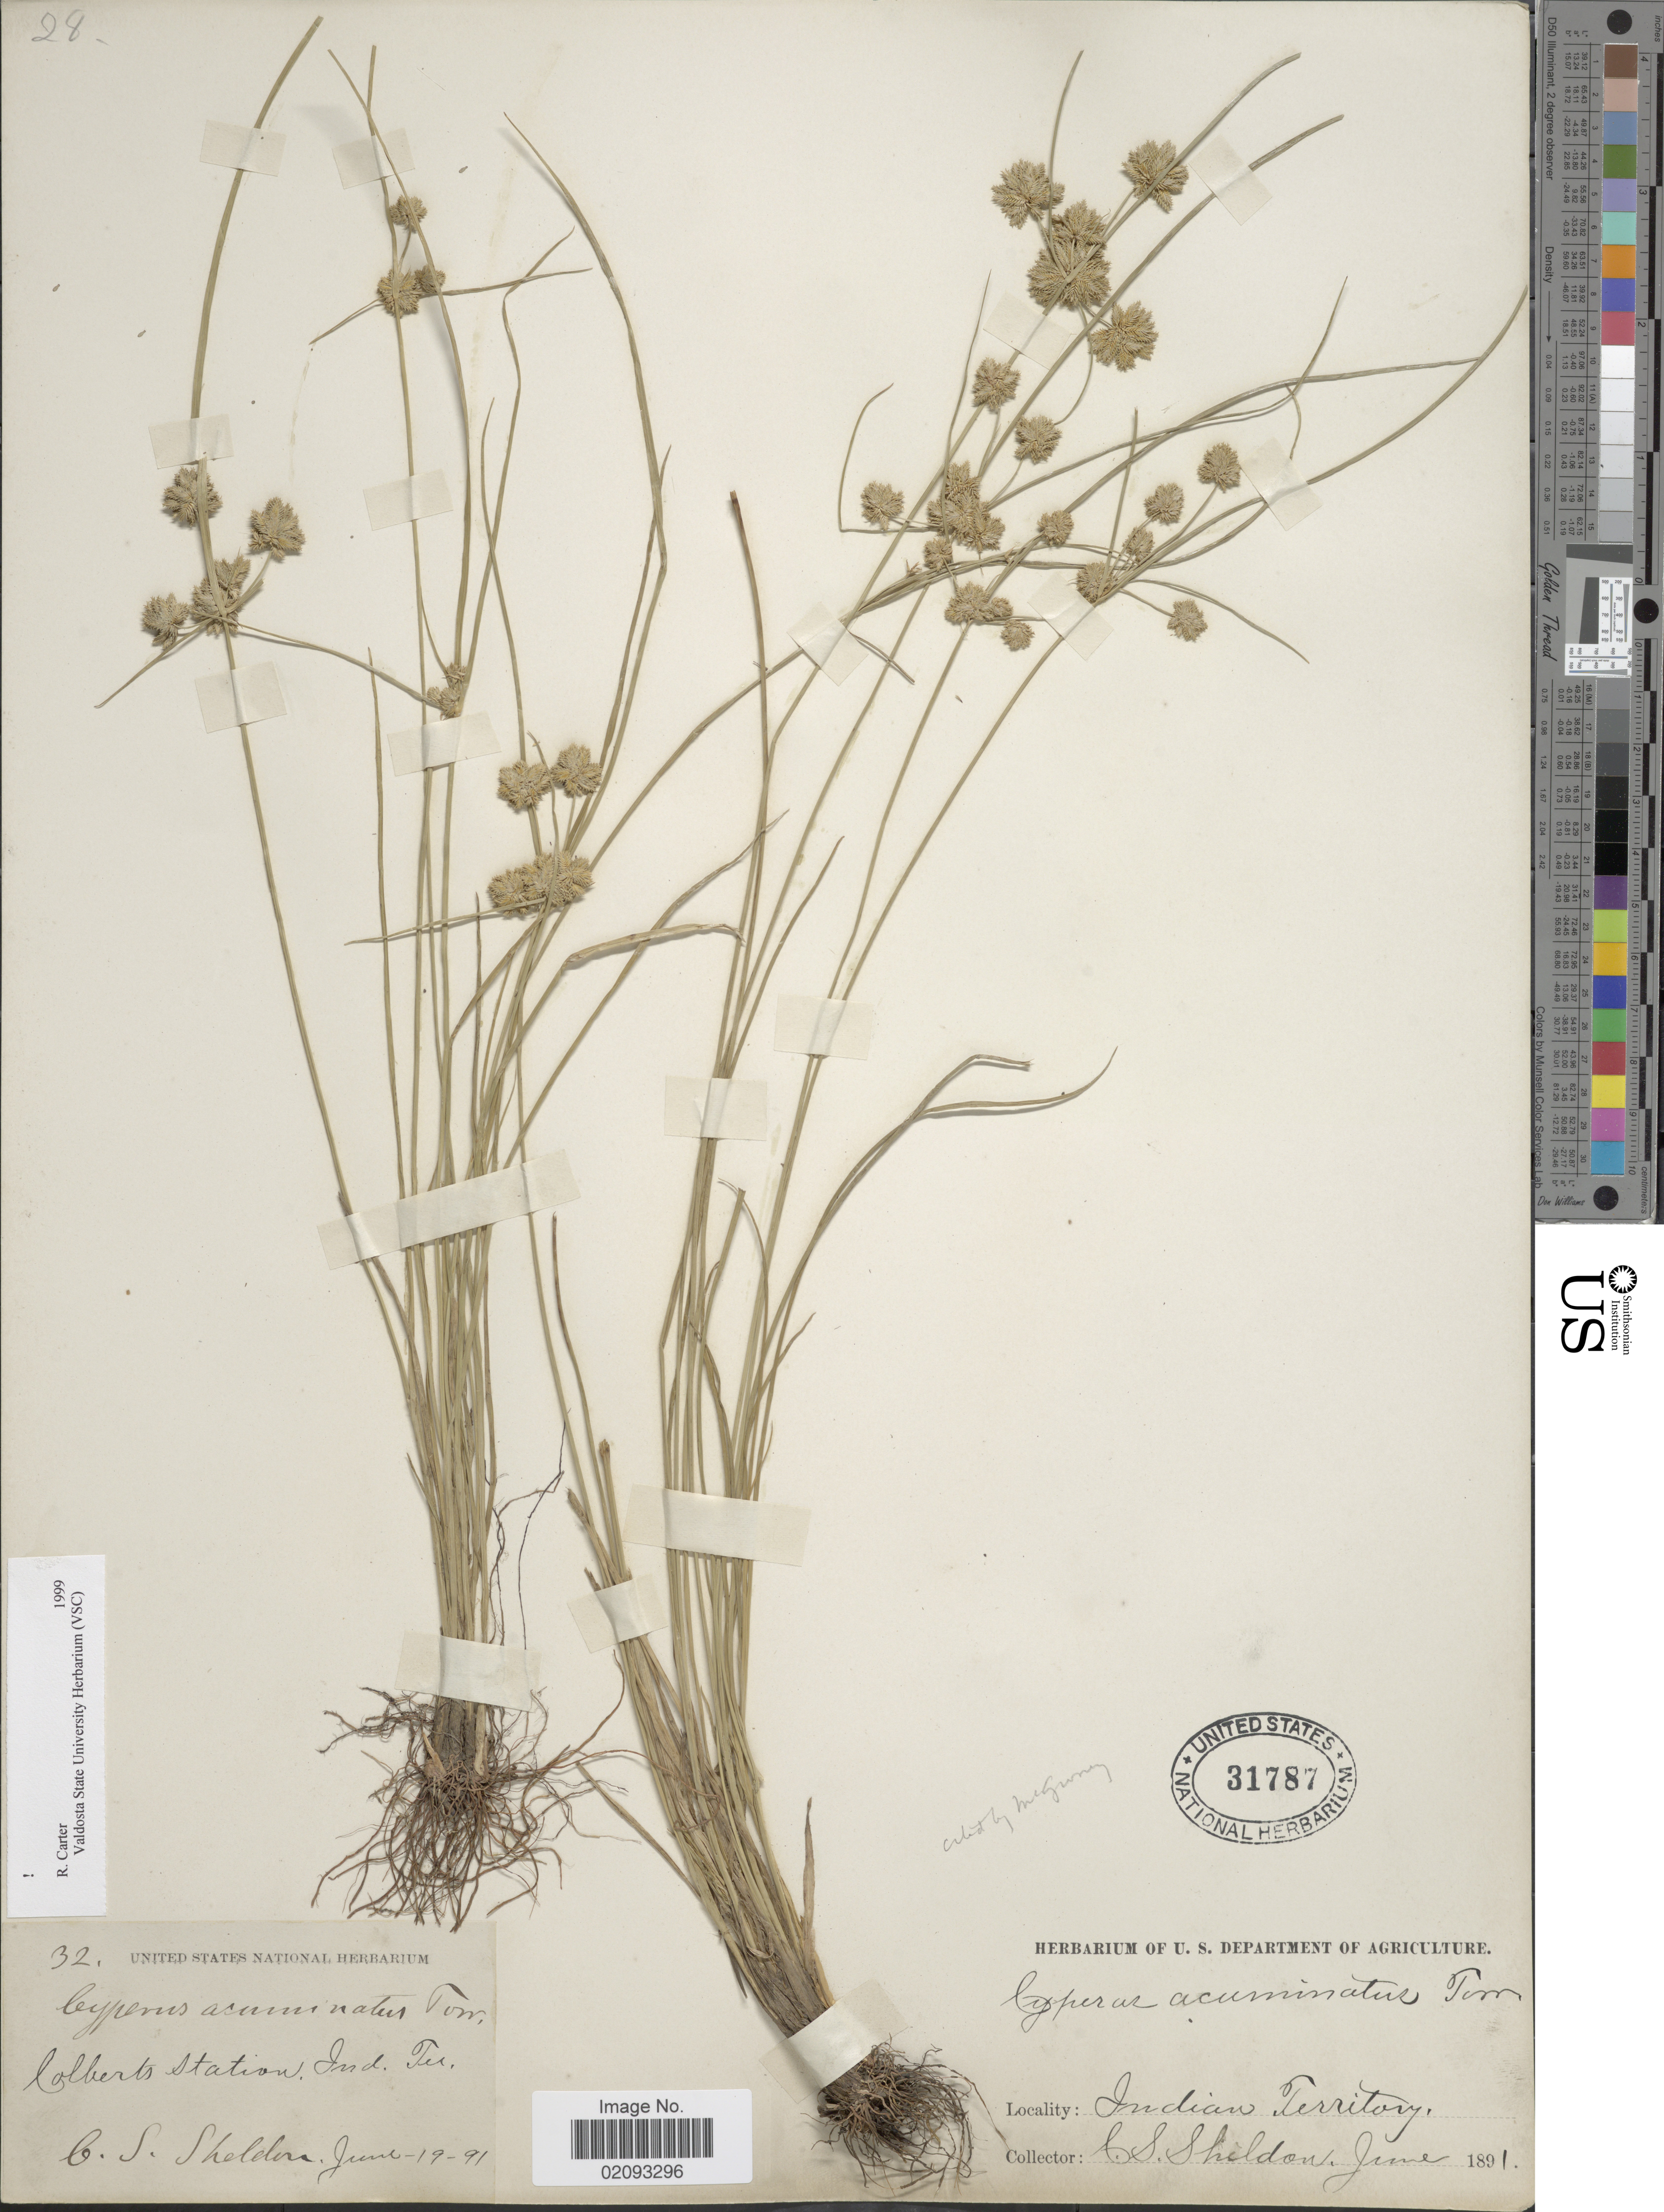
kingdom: Plantae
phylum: Tracheophyta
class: Liliopsida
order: Poales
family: Cyperaceae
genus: Cyperus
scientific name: Cyperus acuminatus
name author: Torr. & Hook.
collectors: C. S. Sheldon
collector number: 32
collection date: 1891-06-19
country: United States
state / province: Oklahoma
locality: Colberts Station. Indian Territory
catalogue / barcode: US 31787